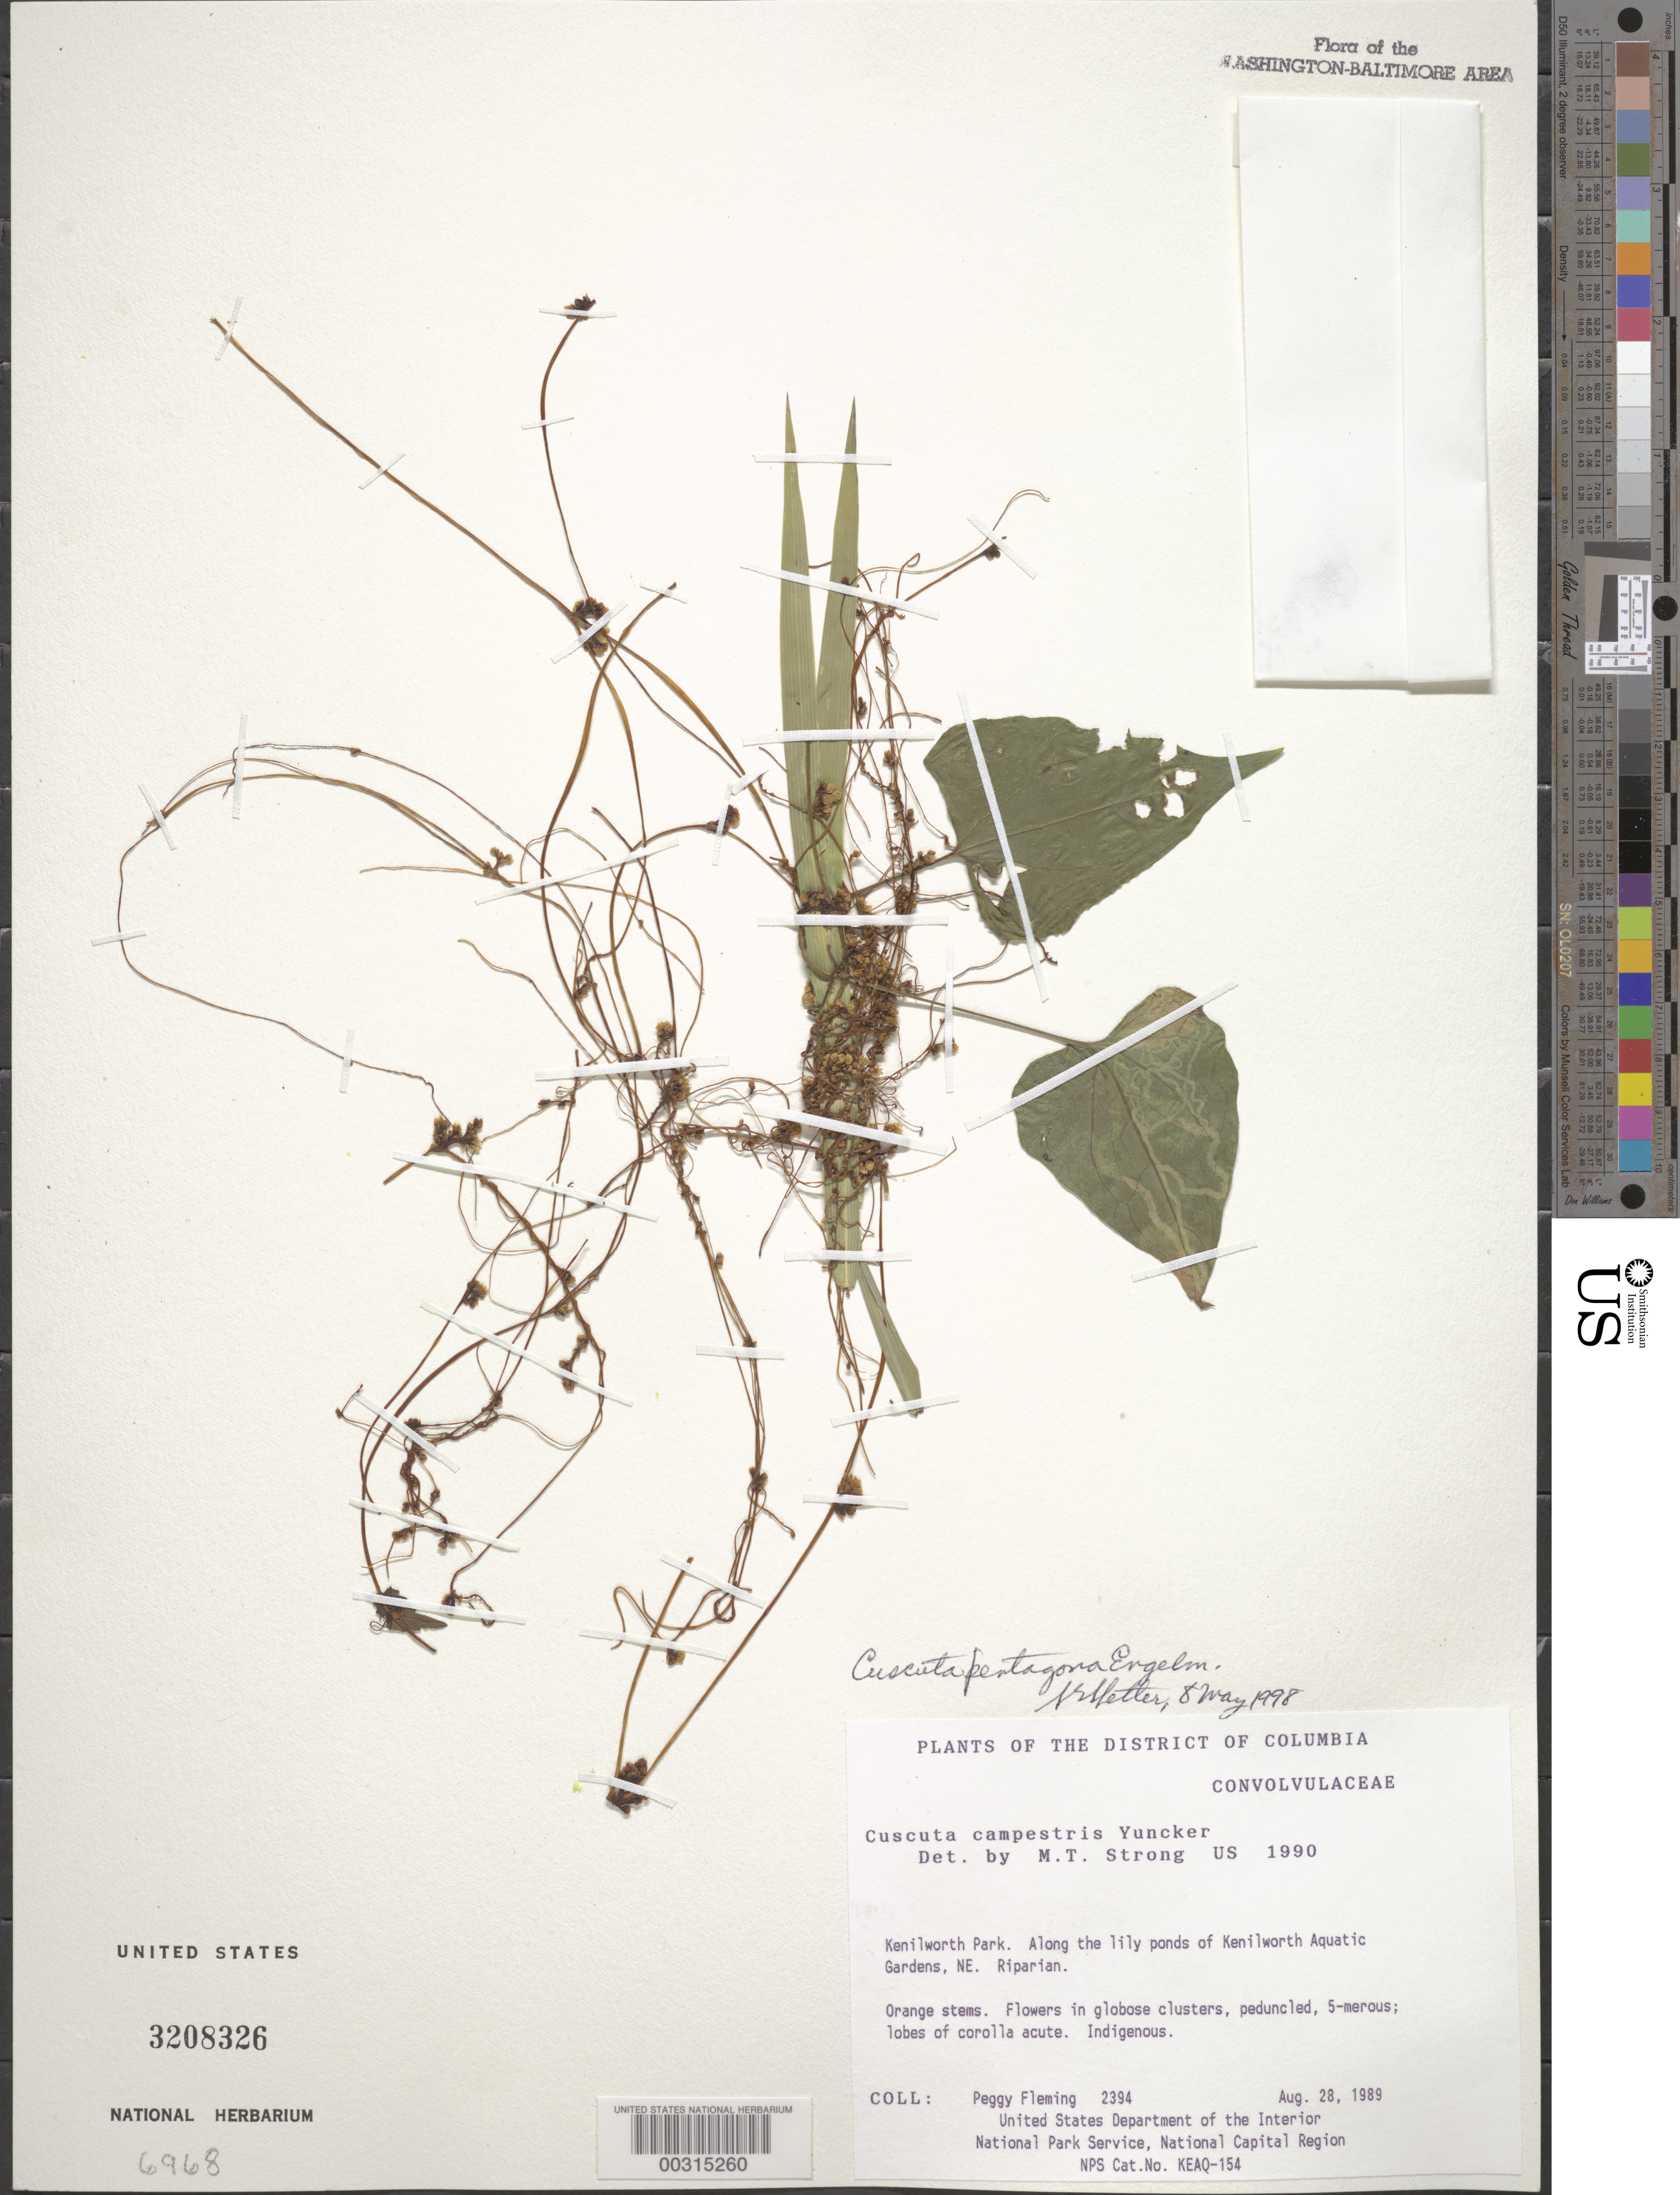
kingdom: Plantae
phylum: Tracheophyta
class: Magnoliopsida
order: Solanales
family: Convolvulaceae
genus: Cuscuta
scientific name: Cuscuta pentagona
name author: Engelm.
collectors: P. Fleming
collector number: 2394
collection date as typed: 28 Aug 1989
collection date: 1989-08-28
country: United States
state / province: District of Columbia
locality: Kenilworth Park, along the Lily Ponds of Kenilworth Aquatic gardens, NE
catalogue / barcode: US 3208326